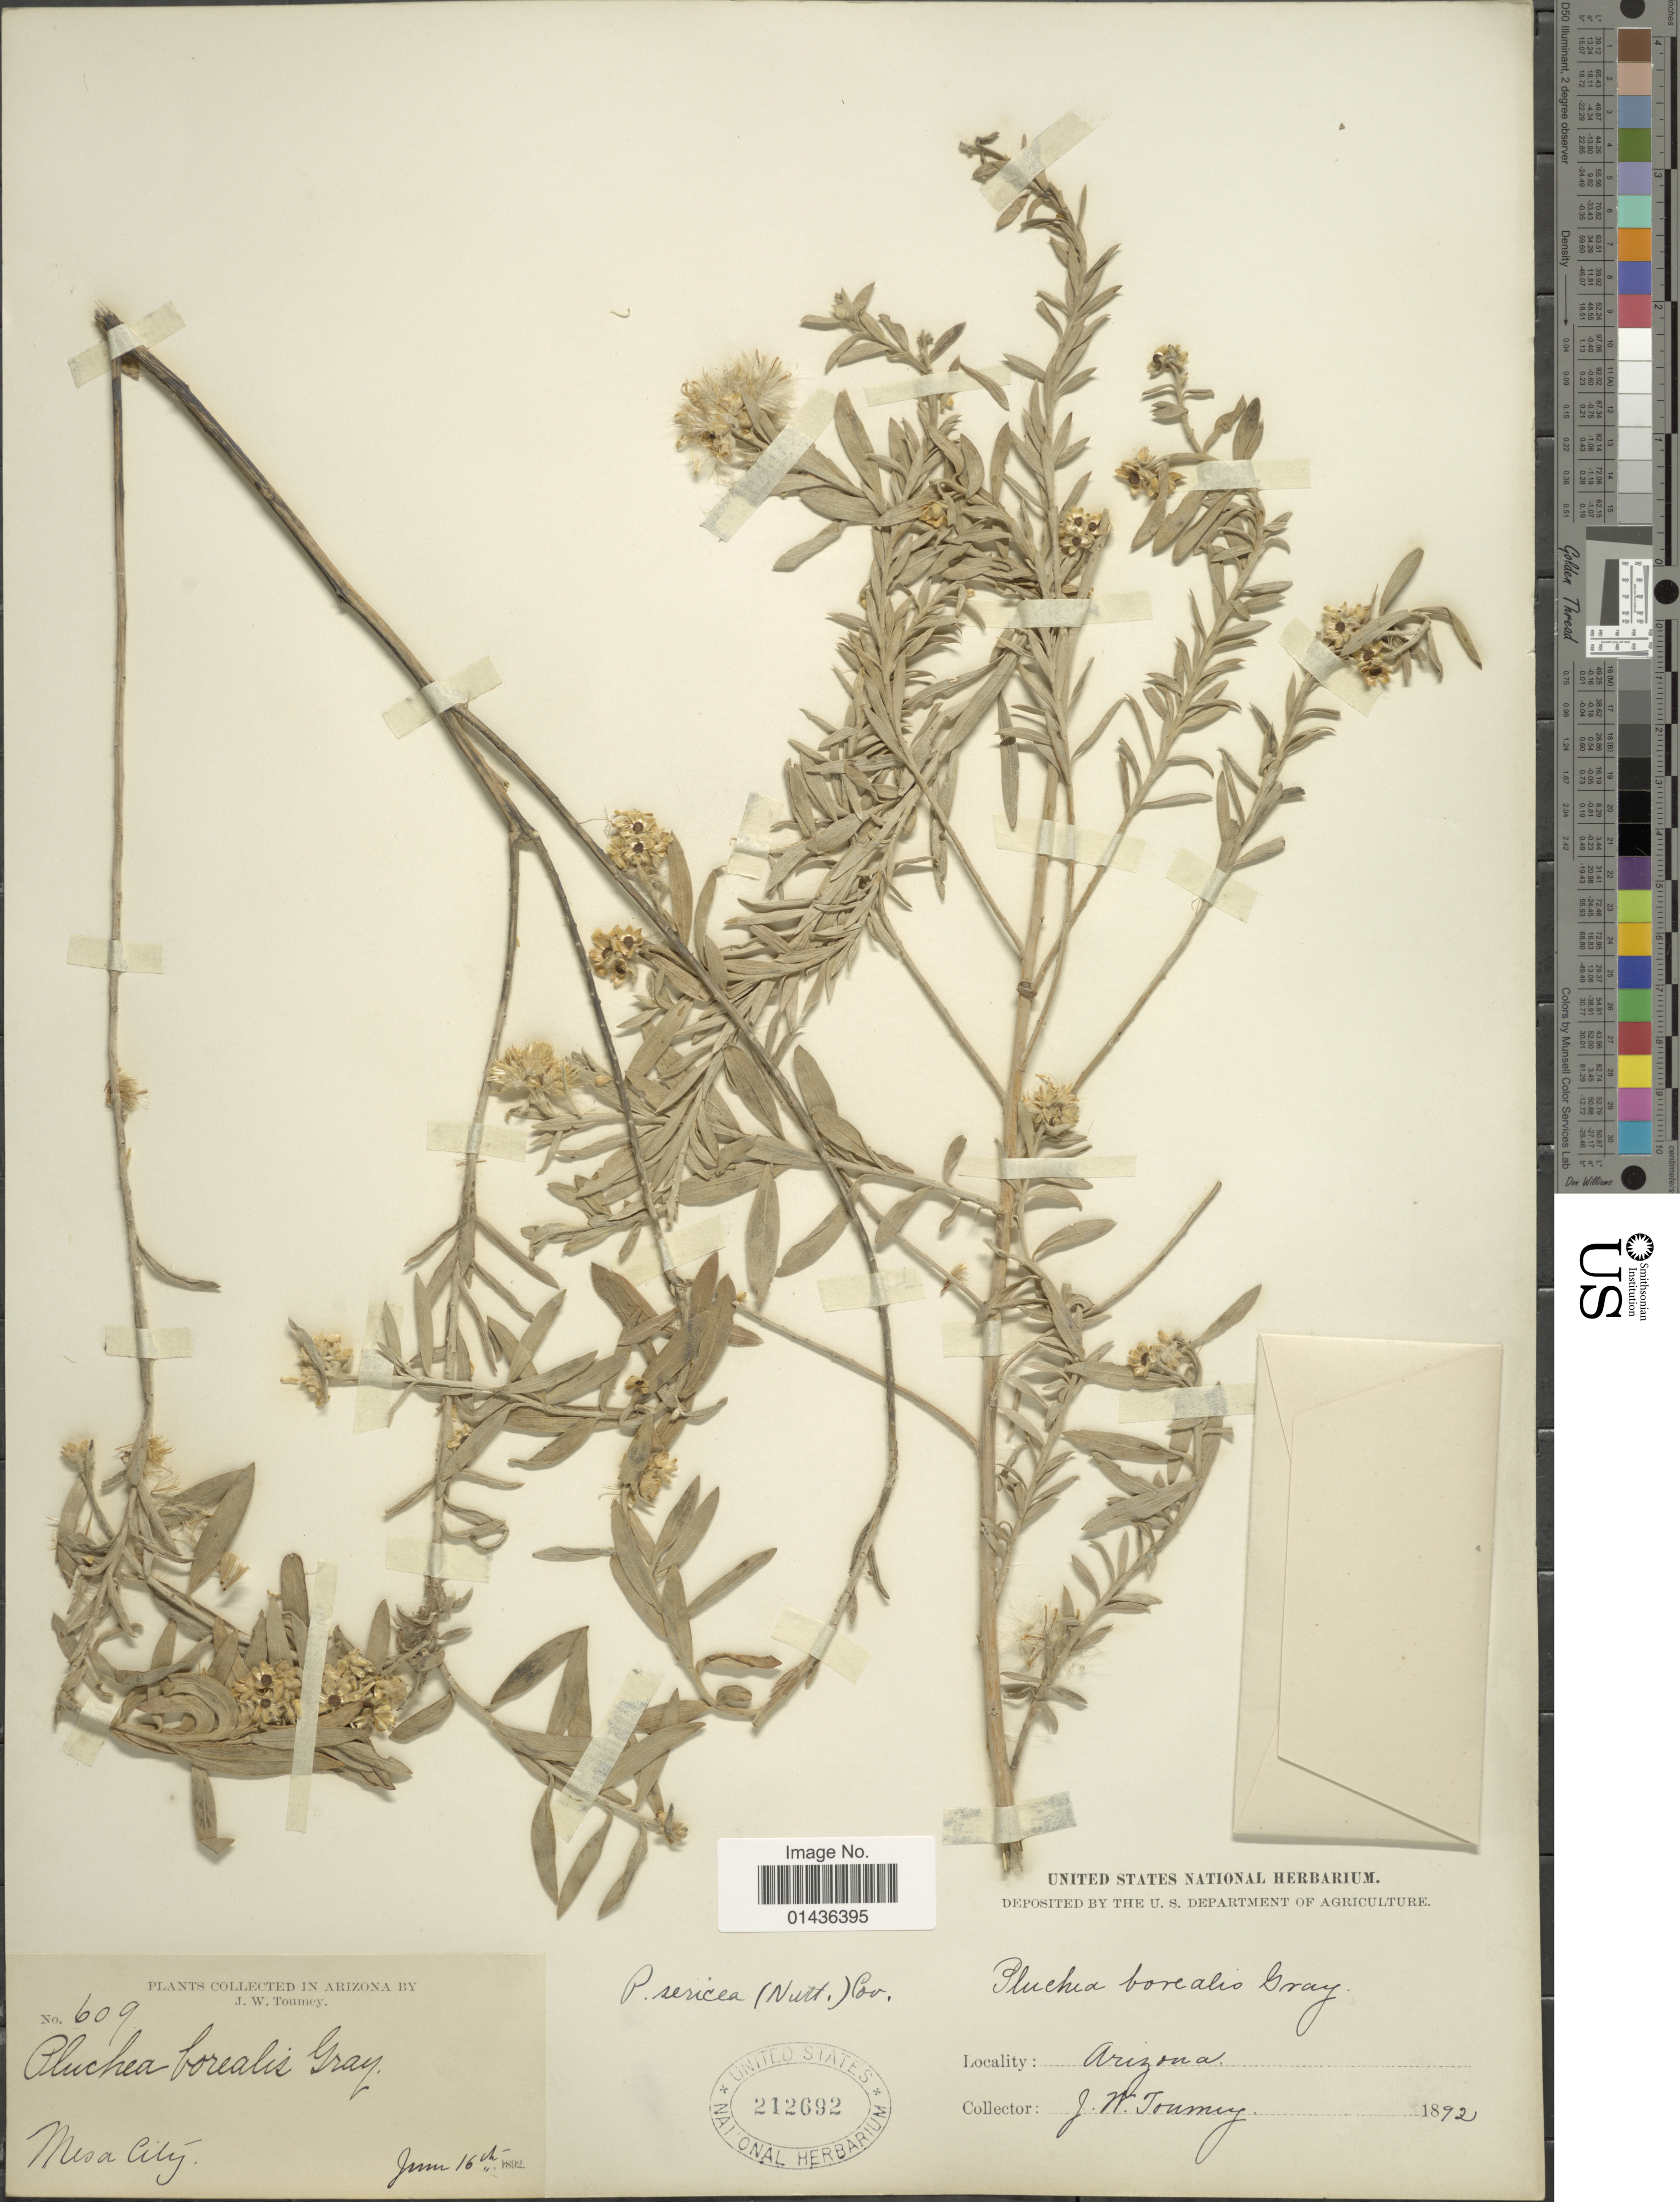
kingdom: Plantae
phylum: Tracheophyta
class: Magnoliopsida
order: Asterales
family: Asteraceae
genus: Pluchea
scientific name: Pluchea sericea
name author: (Nutt.) Coville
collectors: J. W. Toumey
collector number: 609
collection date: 1892-06-16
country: United States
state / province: Arizona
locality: Mesa City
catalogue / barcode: US 212692